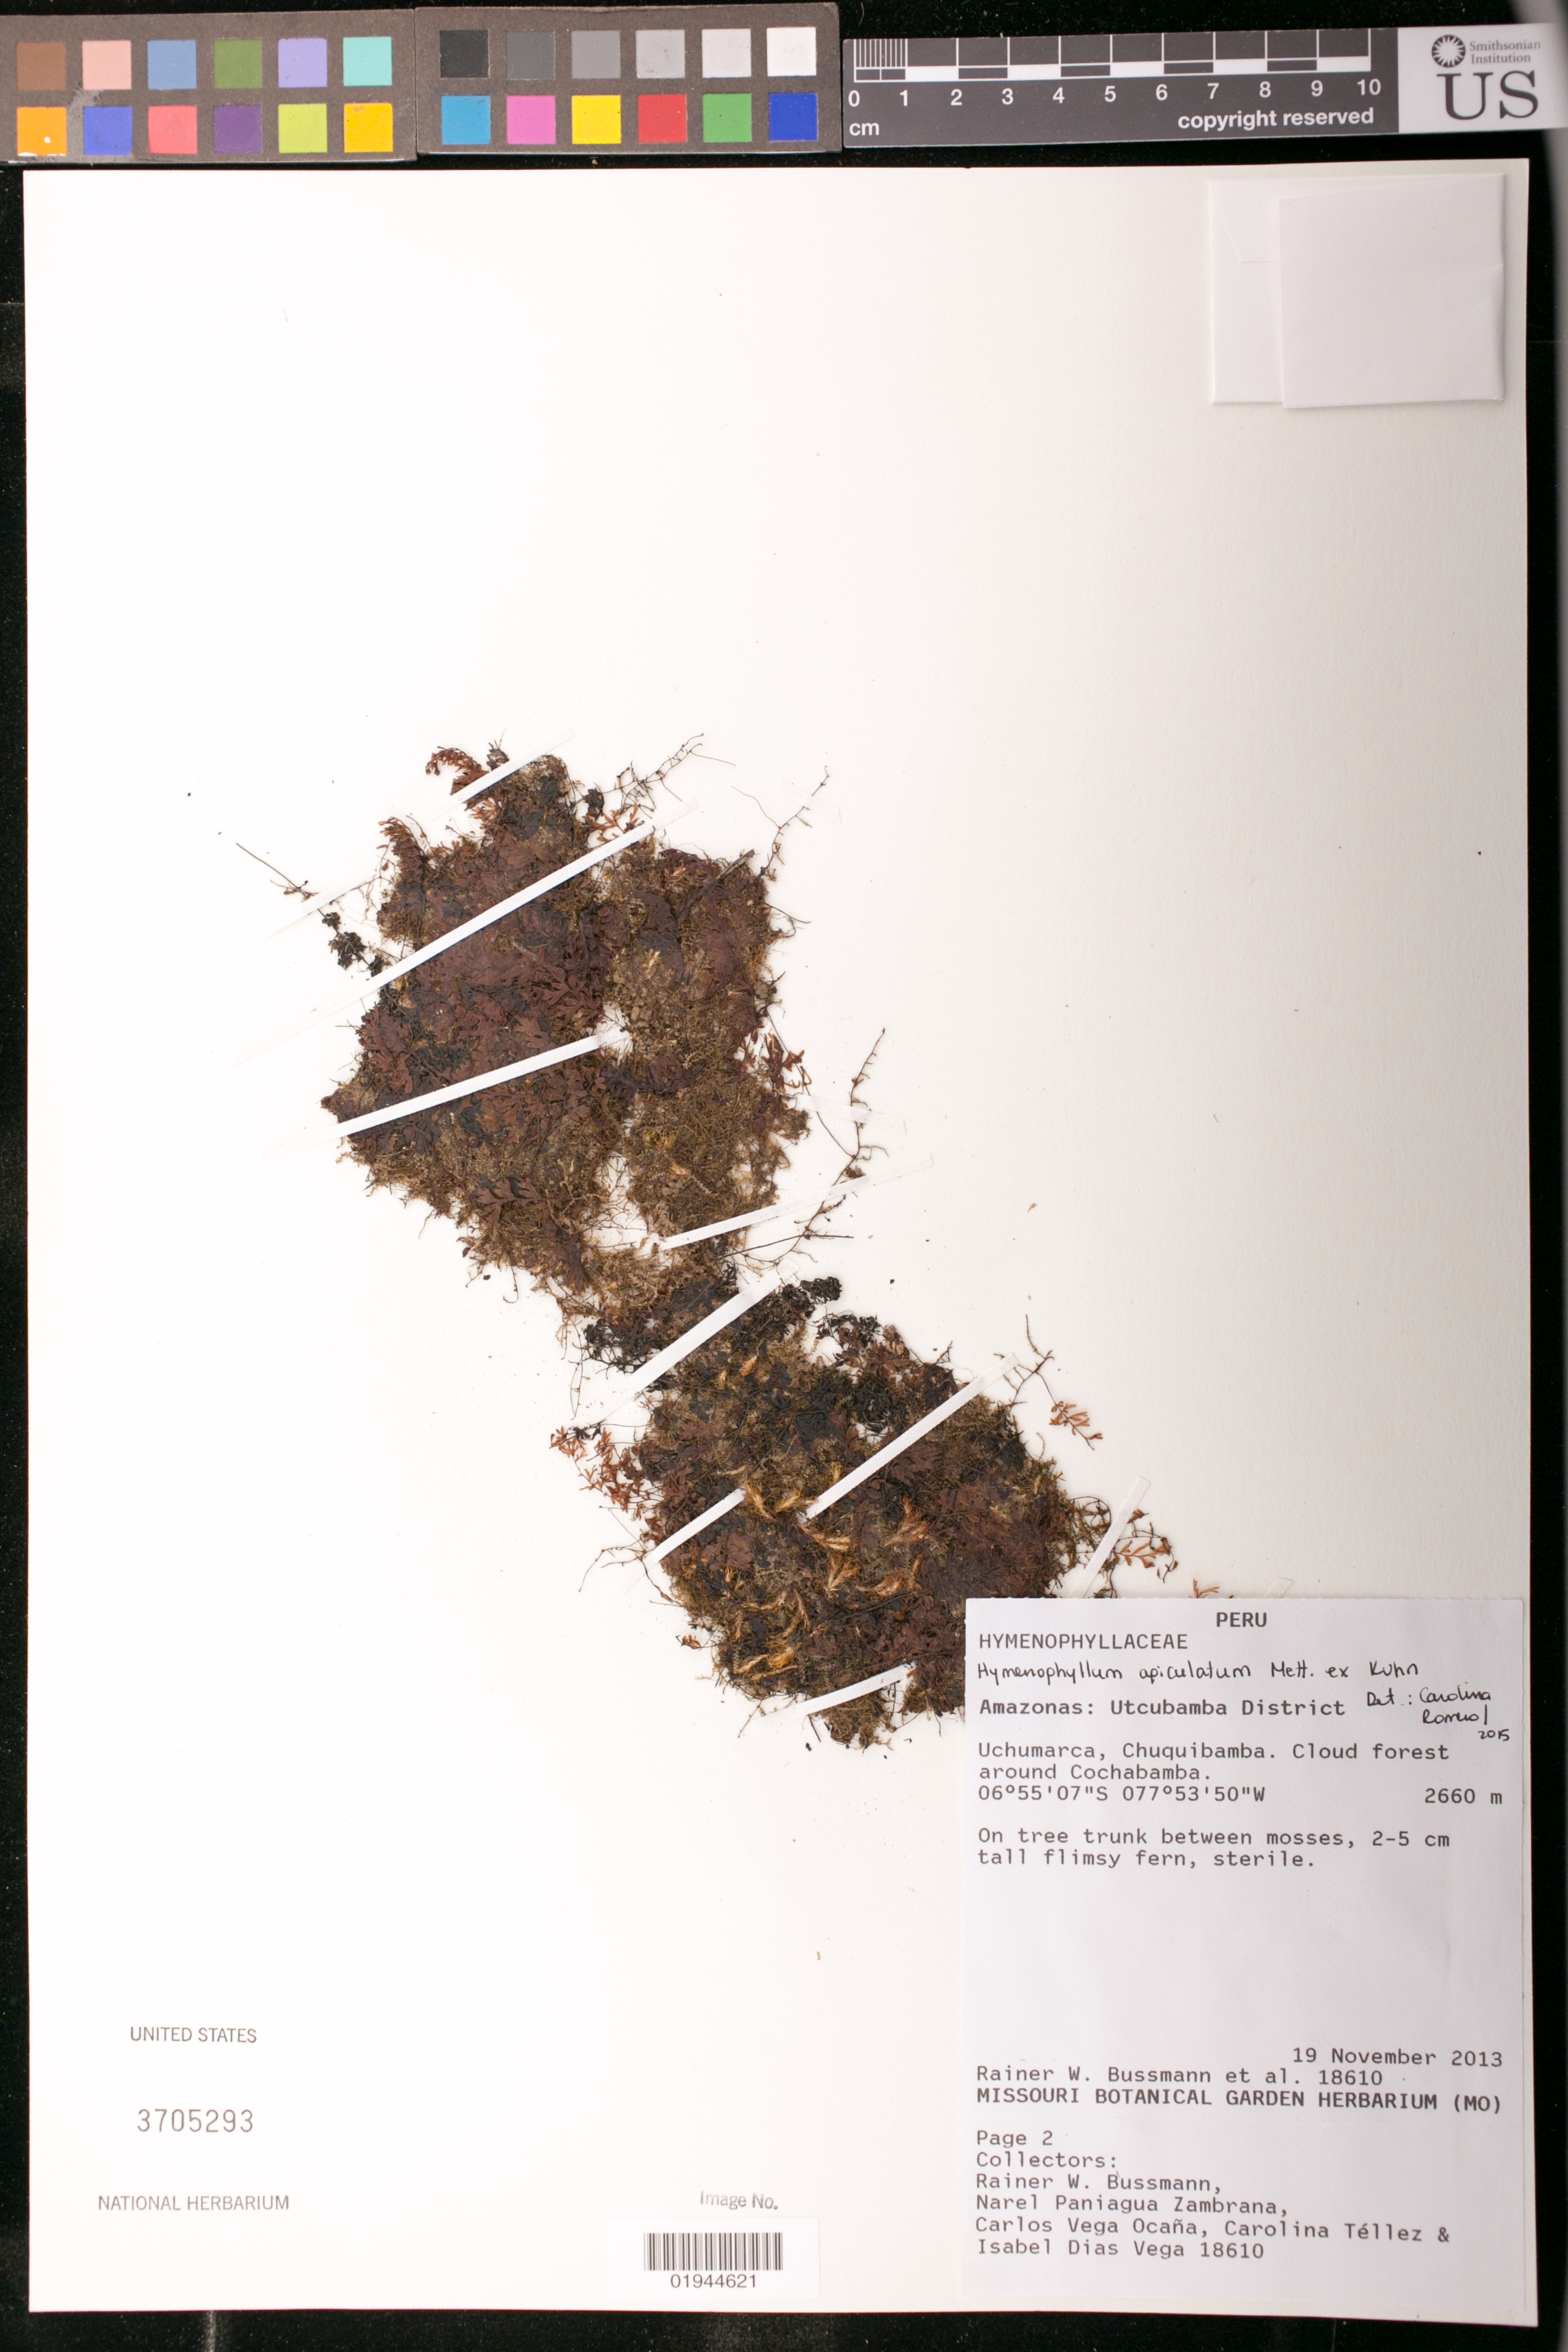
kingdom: Plantae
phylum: Tracheophyta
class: Polypodiopsida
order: Hymenophyllales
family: Hymenophyllaceae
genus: Hymenophyllum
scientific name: Hymenophyllum apiculatum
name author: Mett. ex Kuhn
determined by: Romero, Carolina, (MO), Missouri Botanical Garden (UNITED STATES)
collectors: R. W. Bussmann, N. Zambrana, C. Vega, C. Téllez & I. Dias Vega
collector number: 18610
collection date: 2013-11-19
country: Peru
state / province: Amazonas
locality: Utcubamba District. Uchumarca, Chuquibamba. Around Cochabamba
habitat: cloud forest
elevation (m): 2660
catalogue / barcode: US 3705293